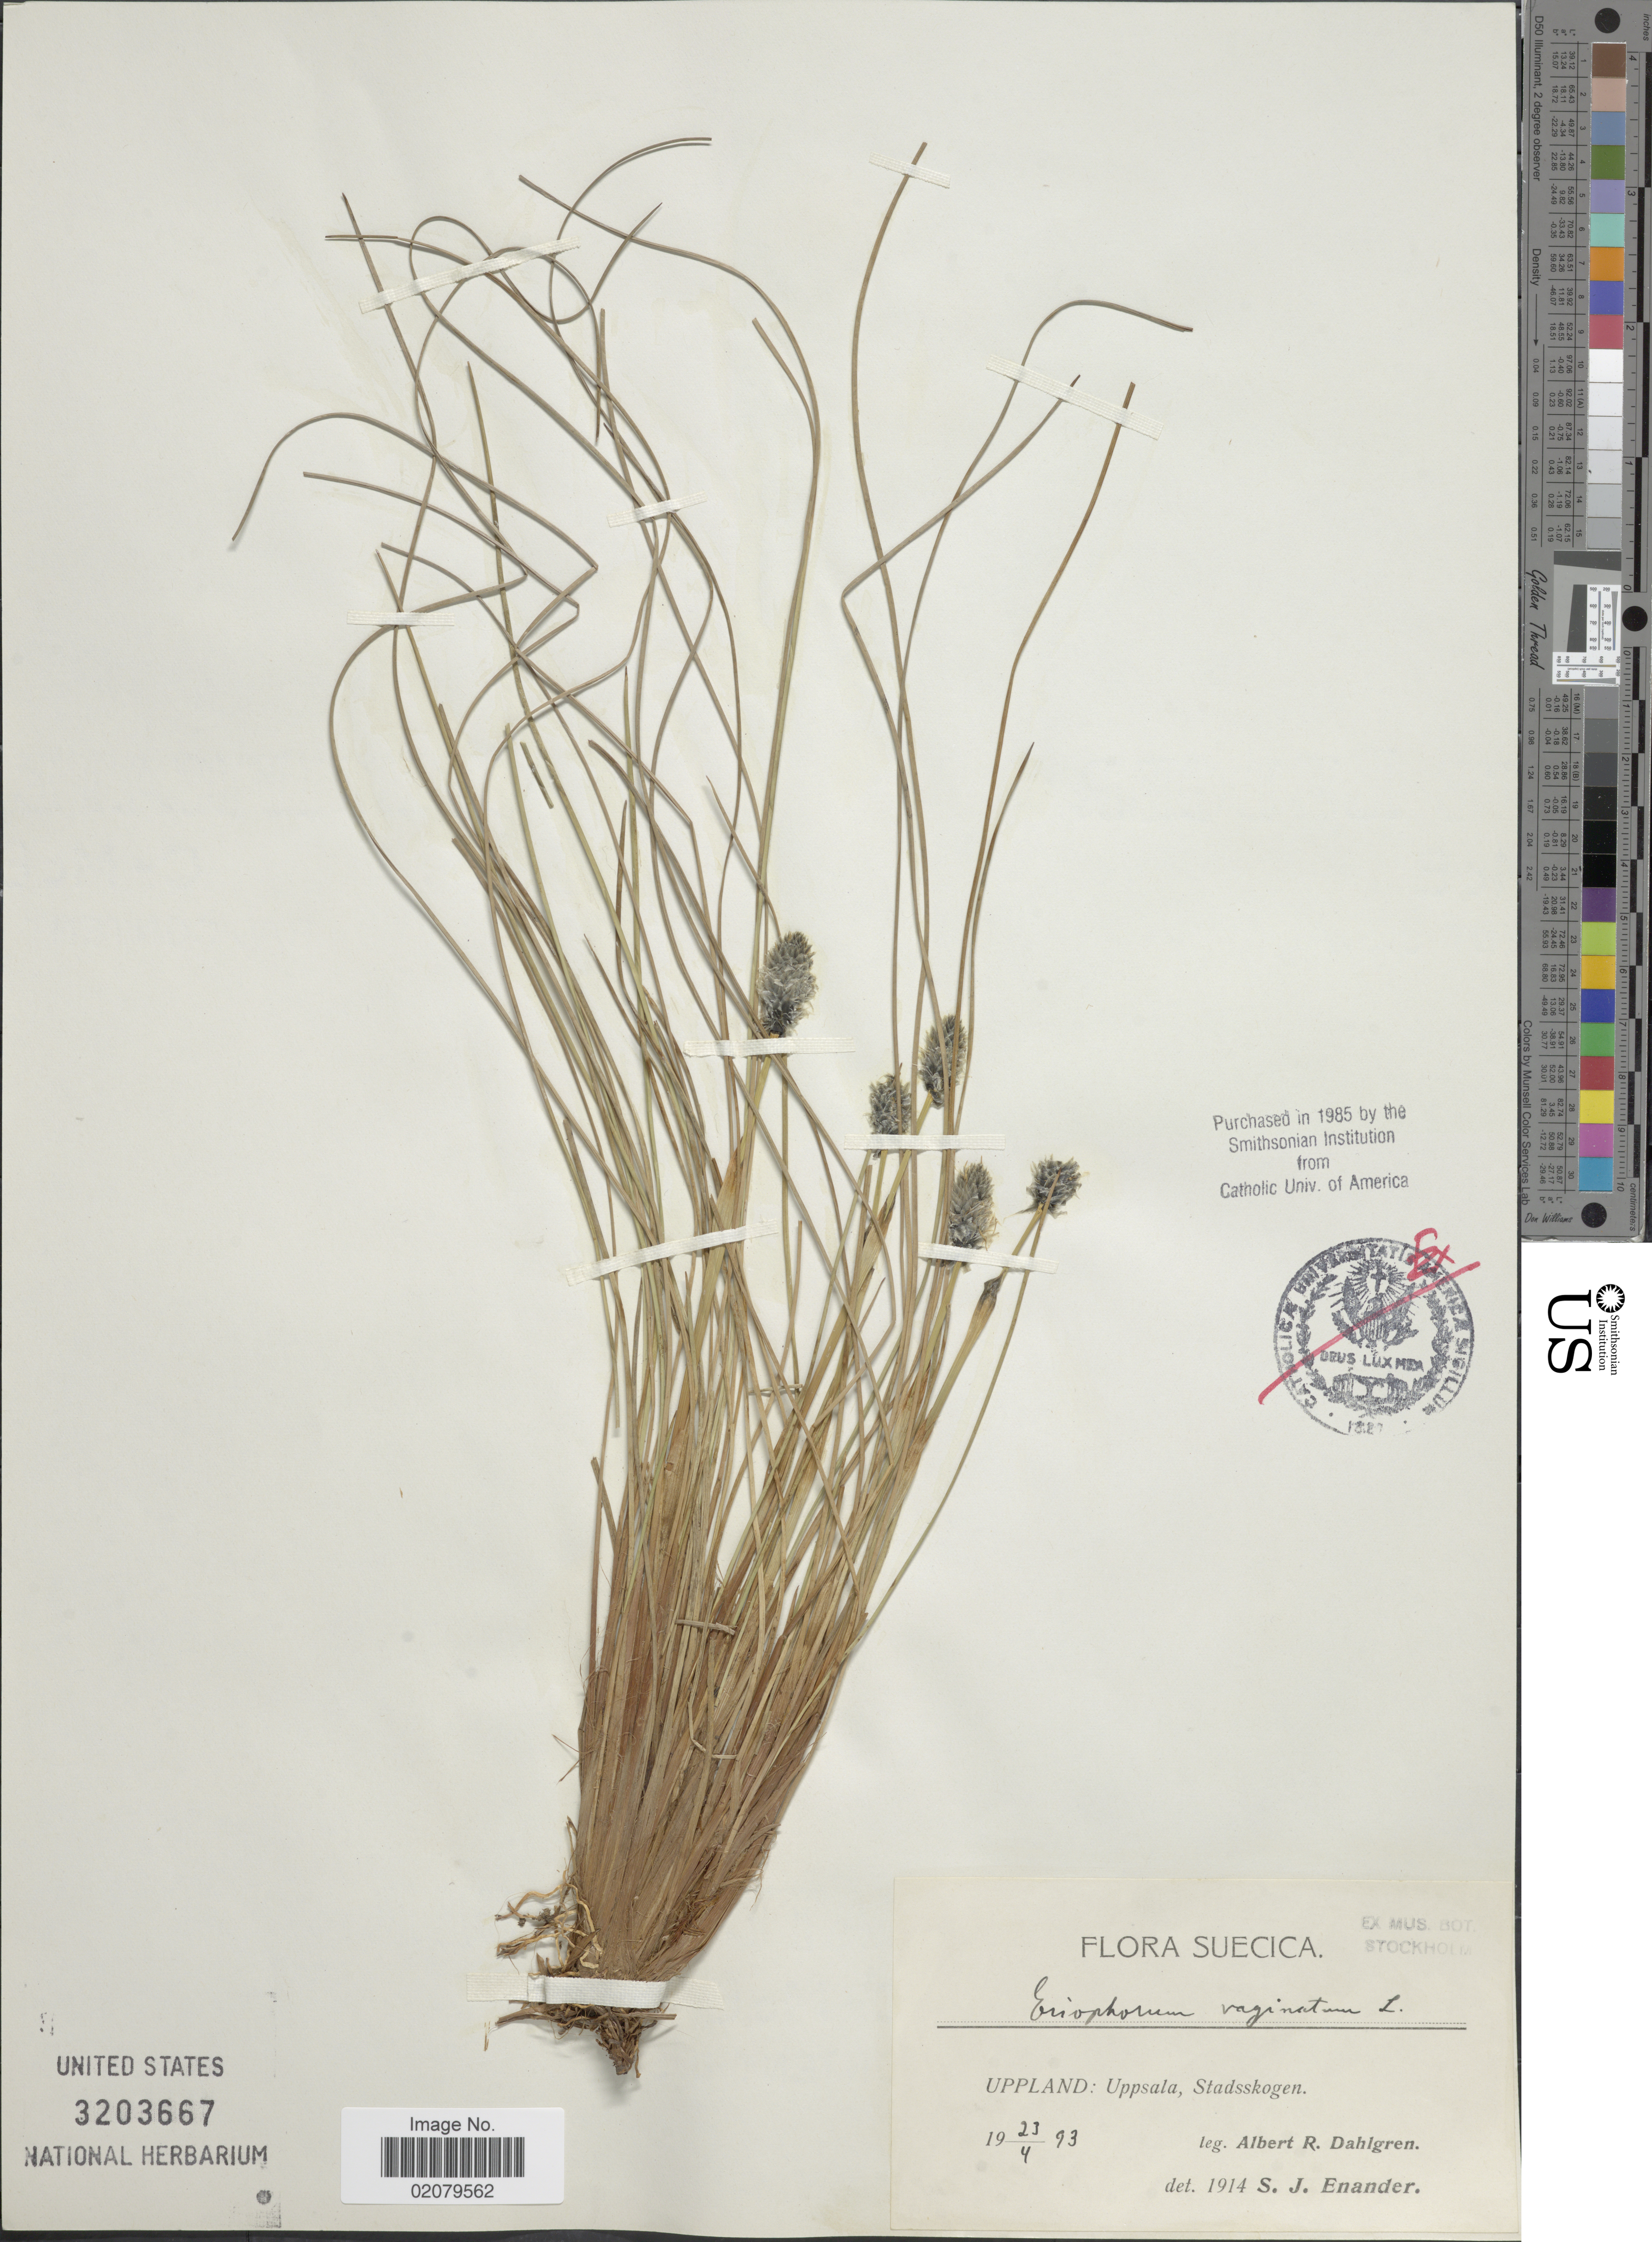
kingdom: Plantae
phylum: Tracheophyta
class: Liliopsida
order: Poales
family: Cyperaceae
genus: Eriophorum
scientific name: Eriophorum vaginatum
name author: L.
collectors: A. Dahlgren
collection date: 1993-04-23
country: Sweden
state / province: Uppsala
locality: Suecica, Uppland: Uppsala, Staddkogen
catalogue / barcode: US 3203667